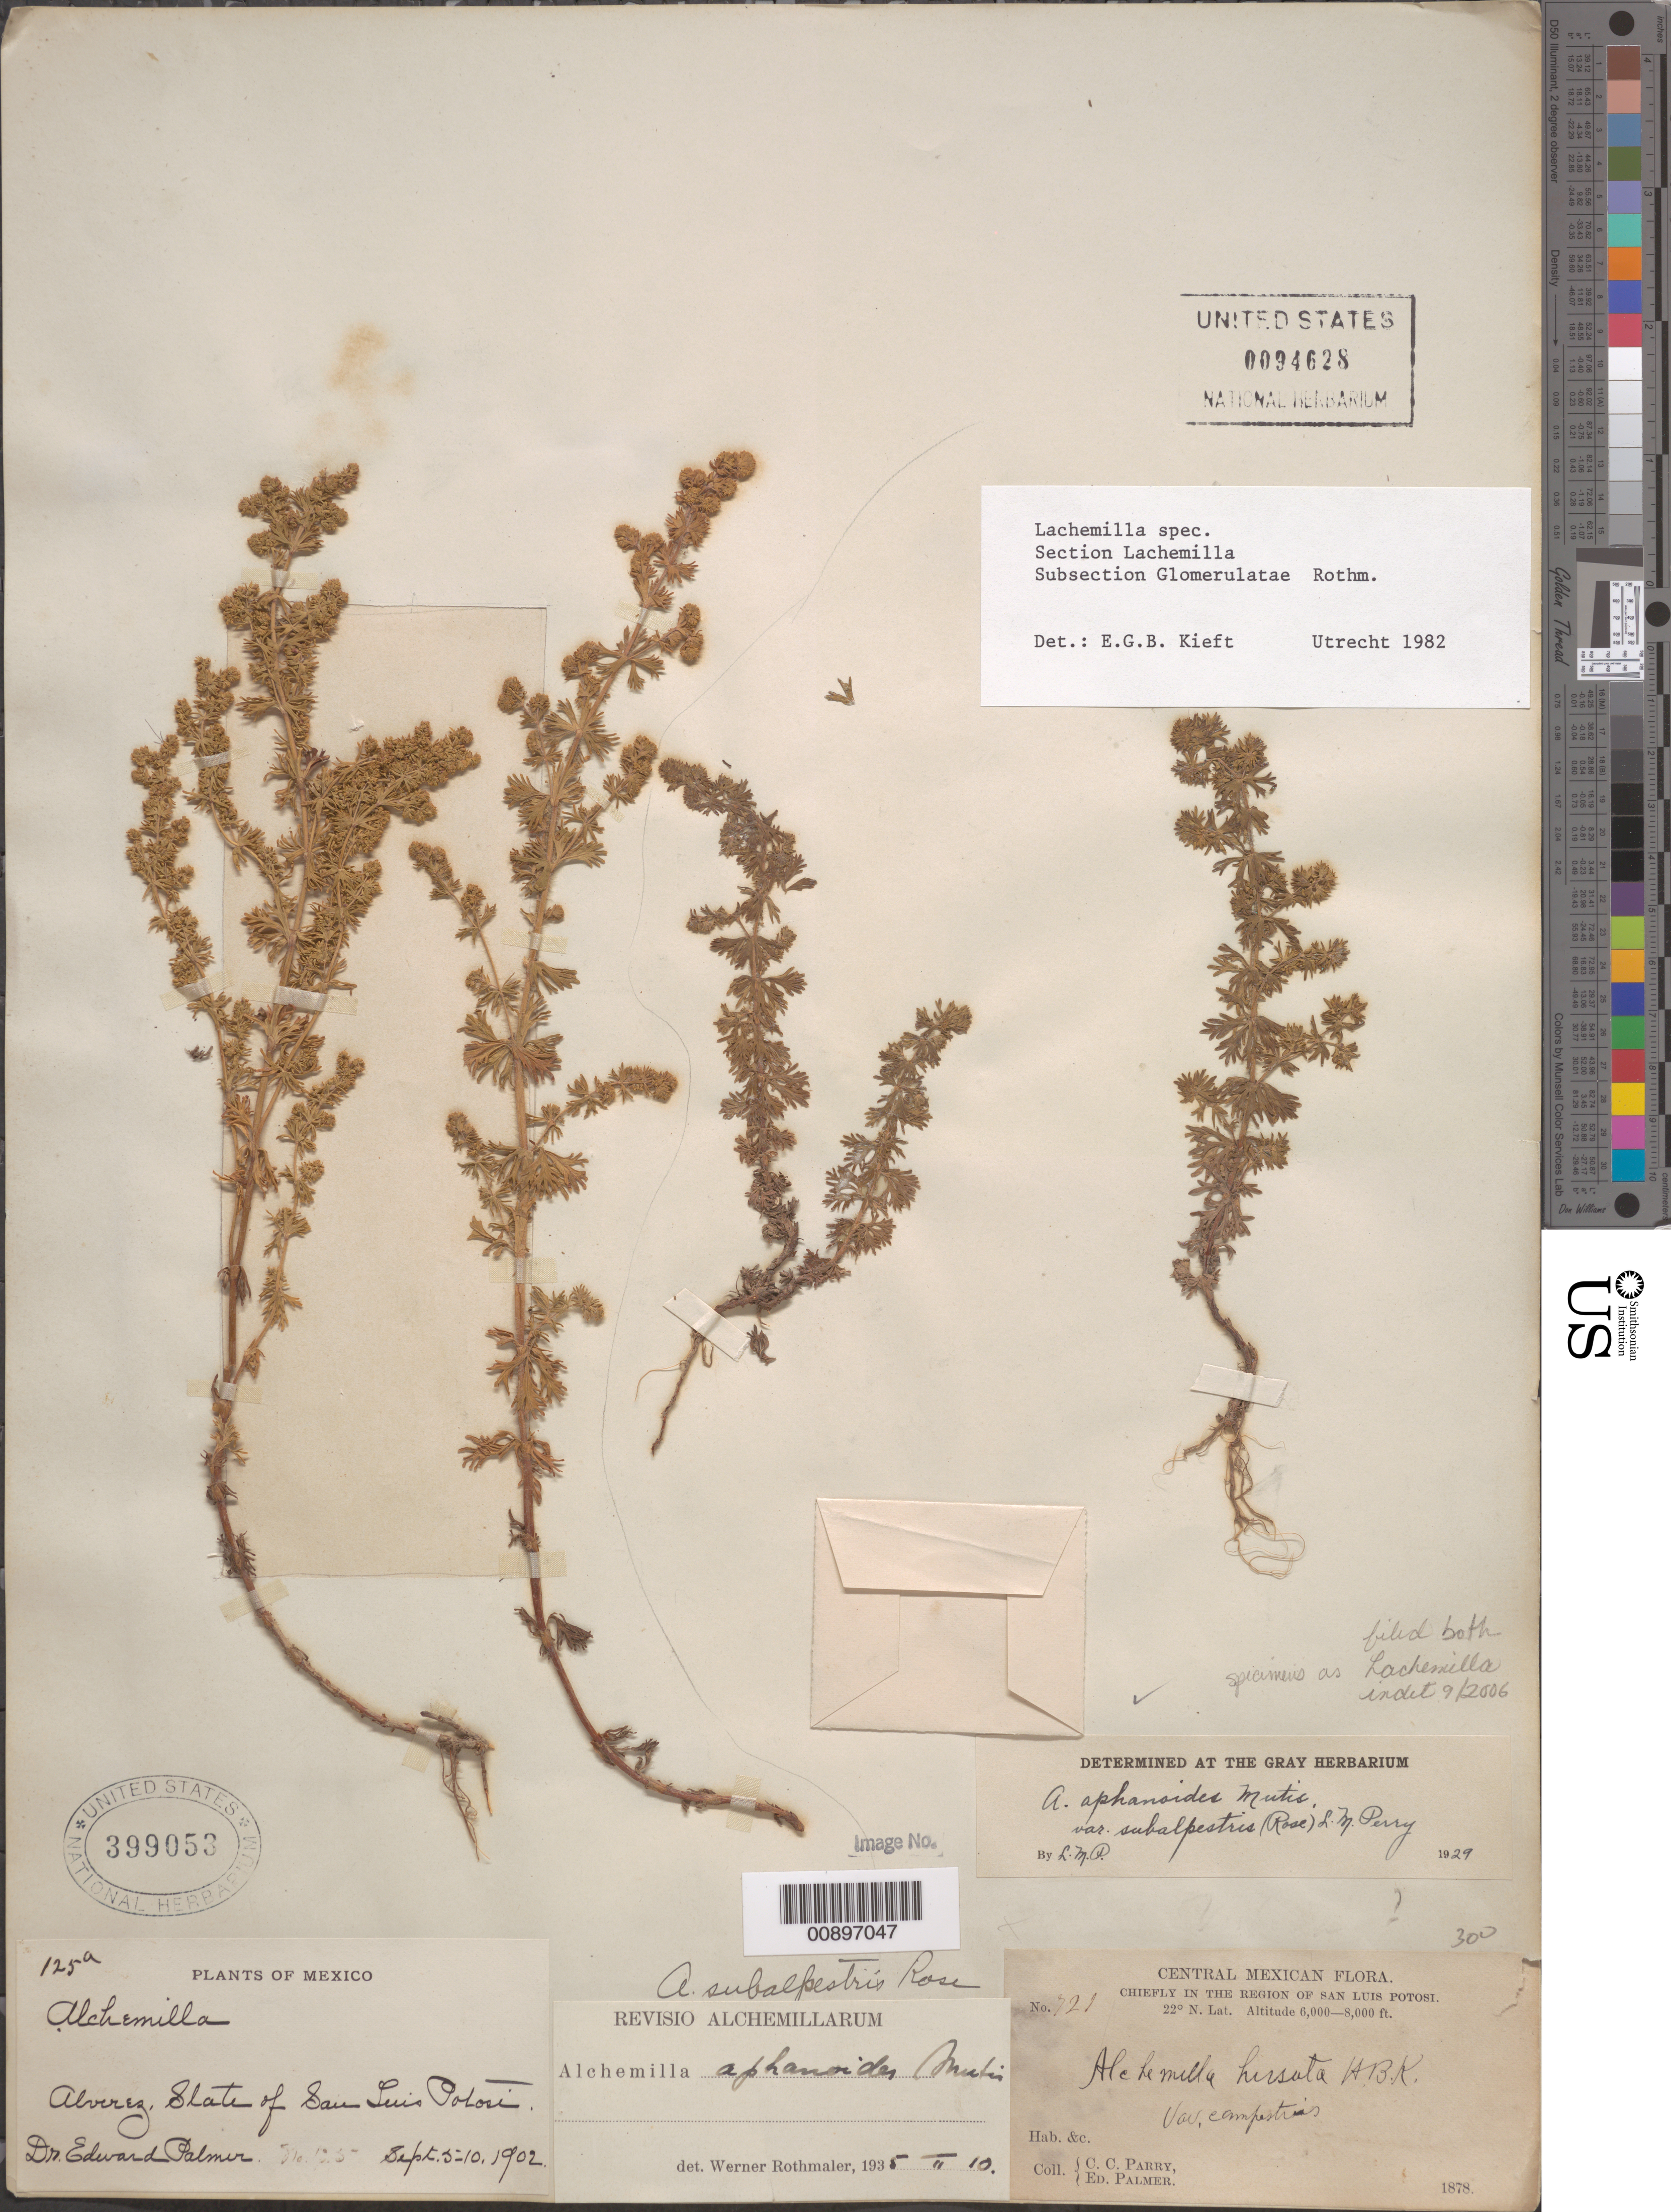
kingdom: Plantae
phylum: Tracheophyta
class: Magnoliopsida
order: Rosales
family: Rosaceae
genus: Lachemilla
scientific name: Lachemilla sp.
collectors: E. Palmer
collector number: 125 a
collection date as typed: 05 Sep 1902 to 10 Sep 1902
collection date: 1902-09-05/1902-09-10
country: Mexico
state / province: San Luis Potosí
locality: Alvarez, San Luis Potosí.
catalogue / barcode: US 399053